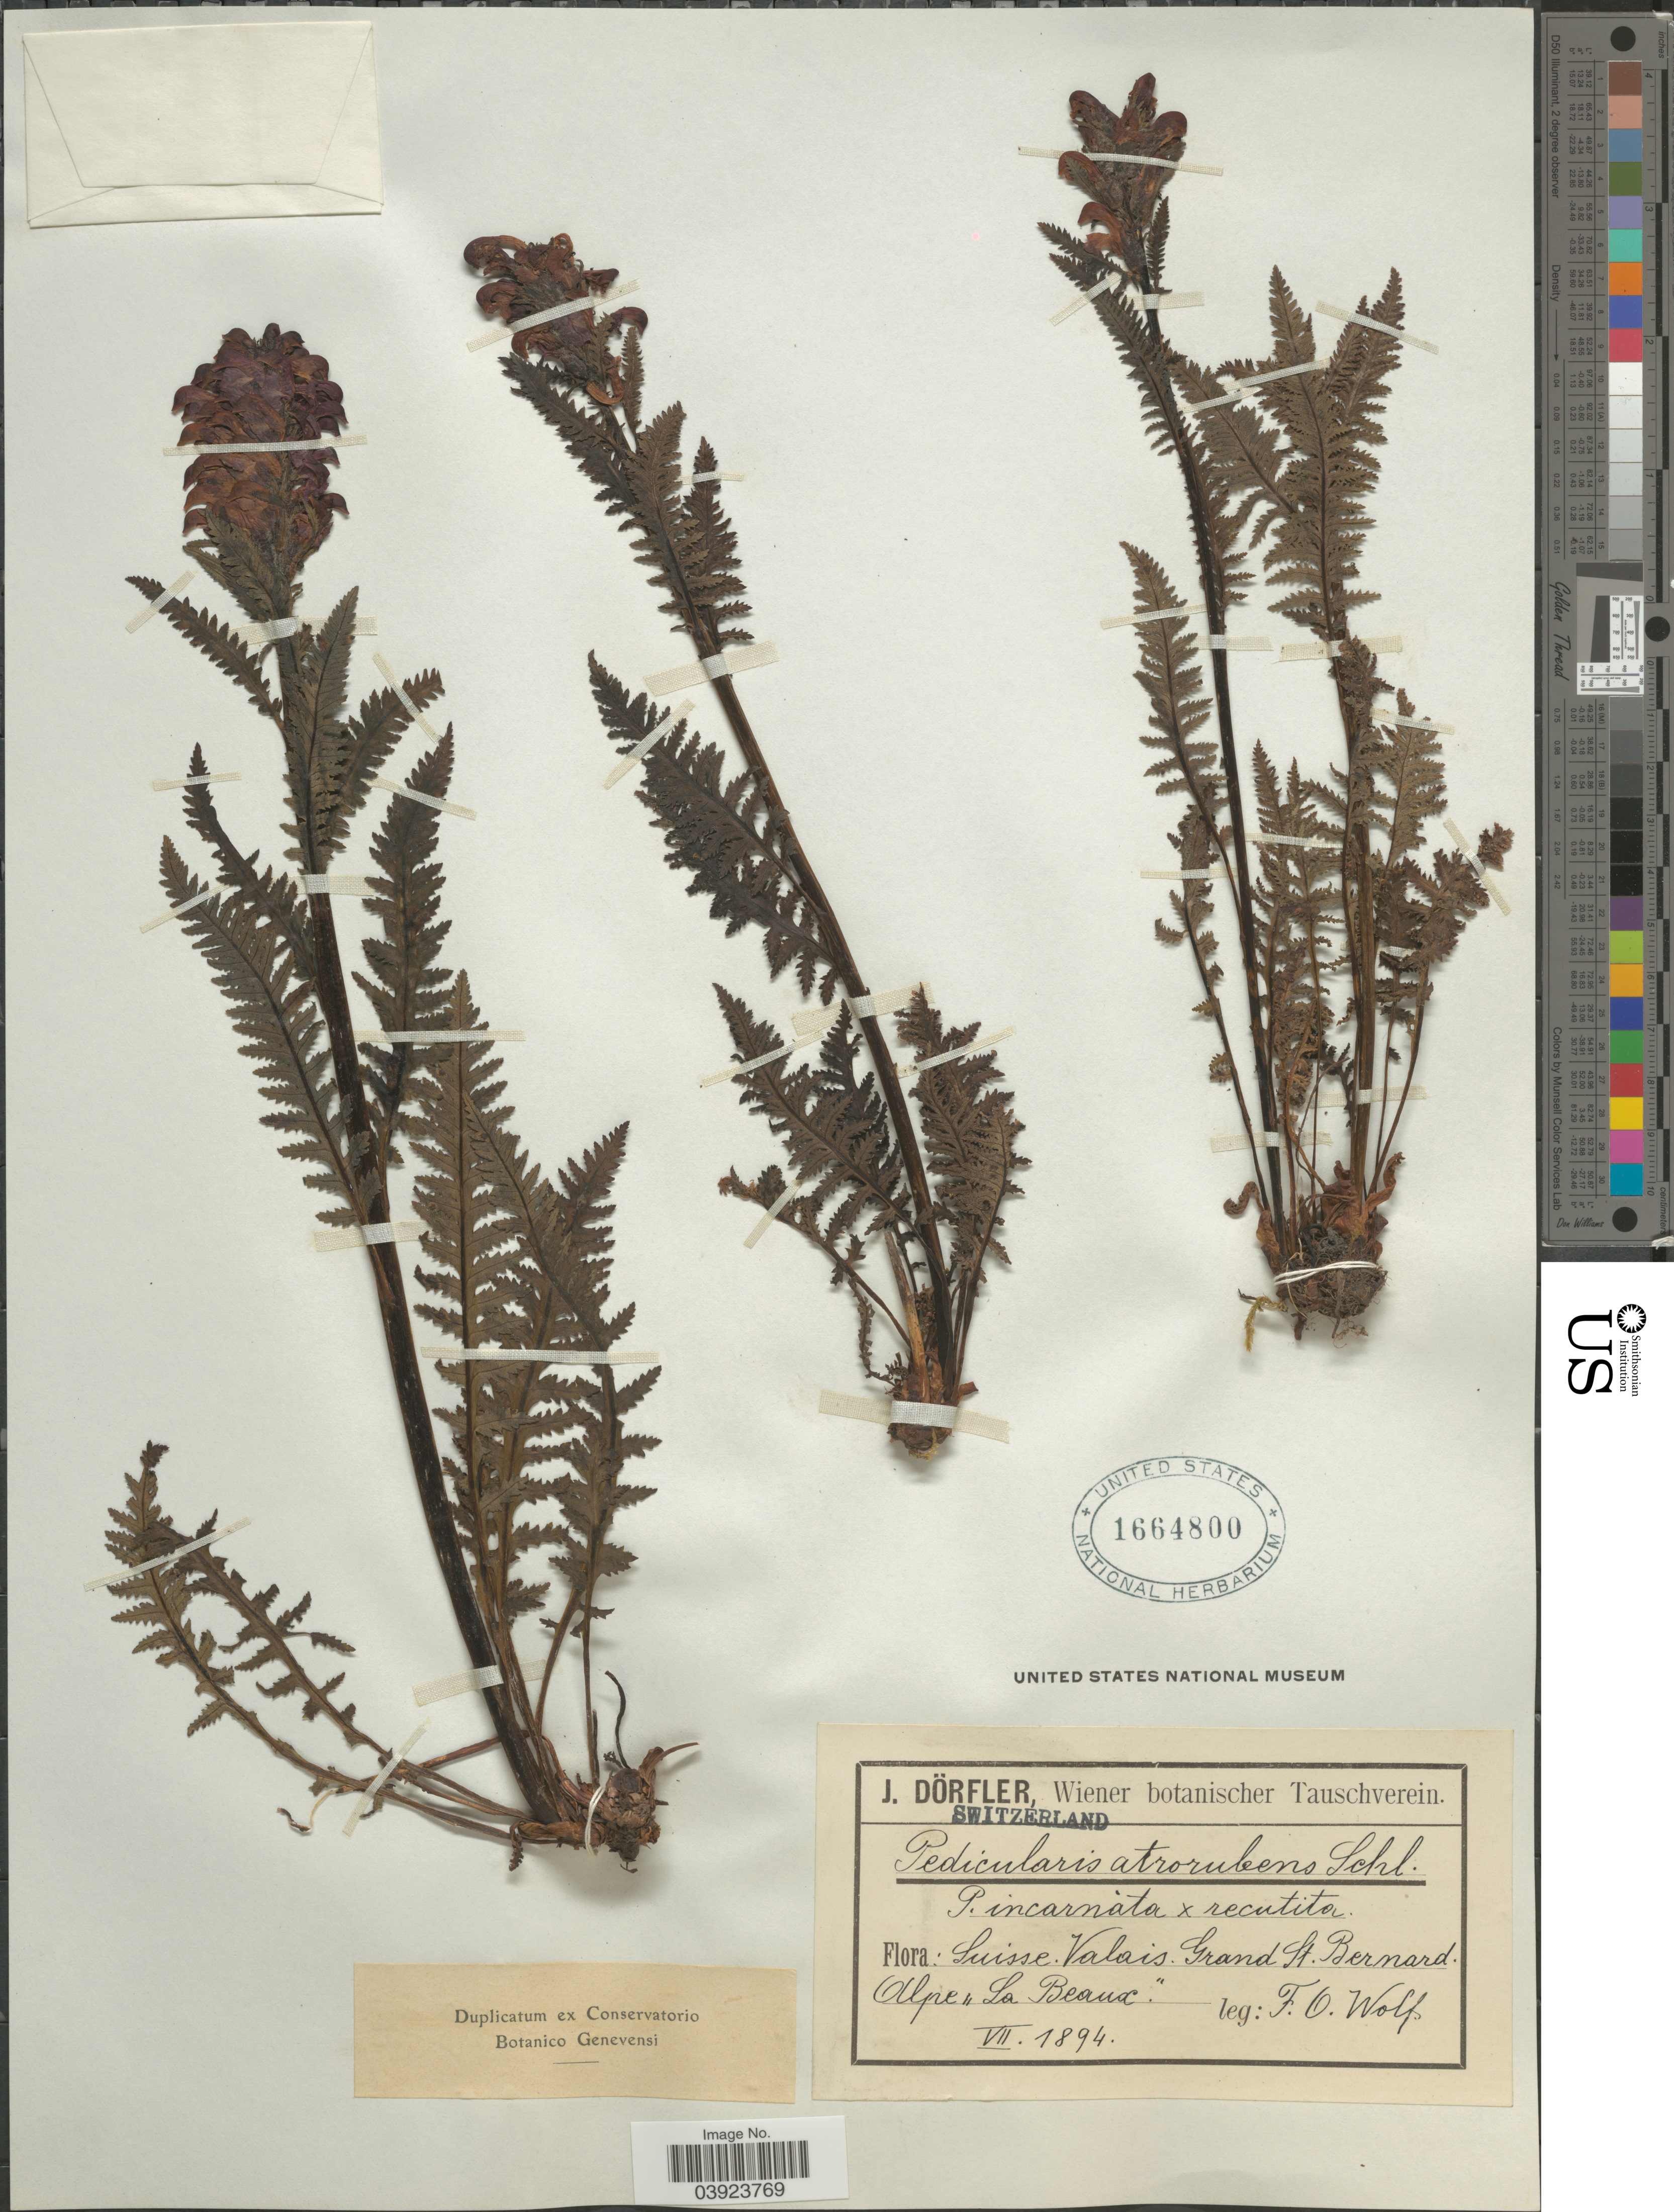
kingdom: Plantae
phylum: Tracheophyta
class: Magnoliopsida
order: Lamiales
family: Orobanchaceae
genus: Pedicularis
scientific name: Pedicularis atrorubens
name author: Schleich.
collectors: F. Wolf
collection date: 1894-07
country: Switzerland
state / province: Valais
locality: Suisse. Grand St. Bernard. Alpen La Beaux.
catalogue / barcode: US 1664800